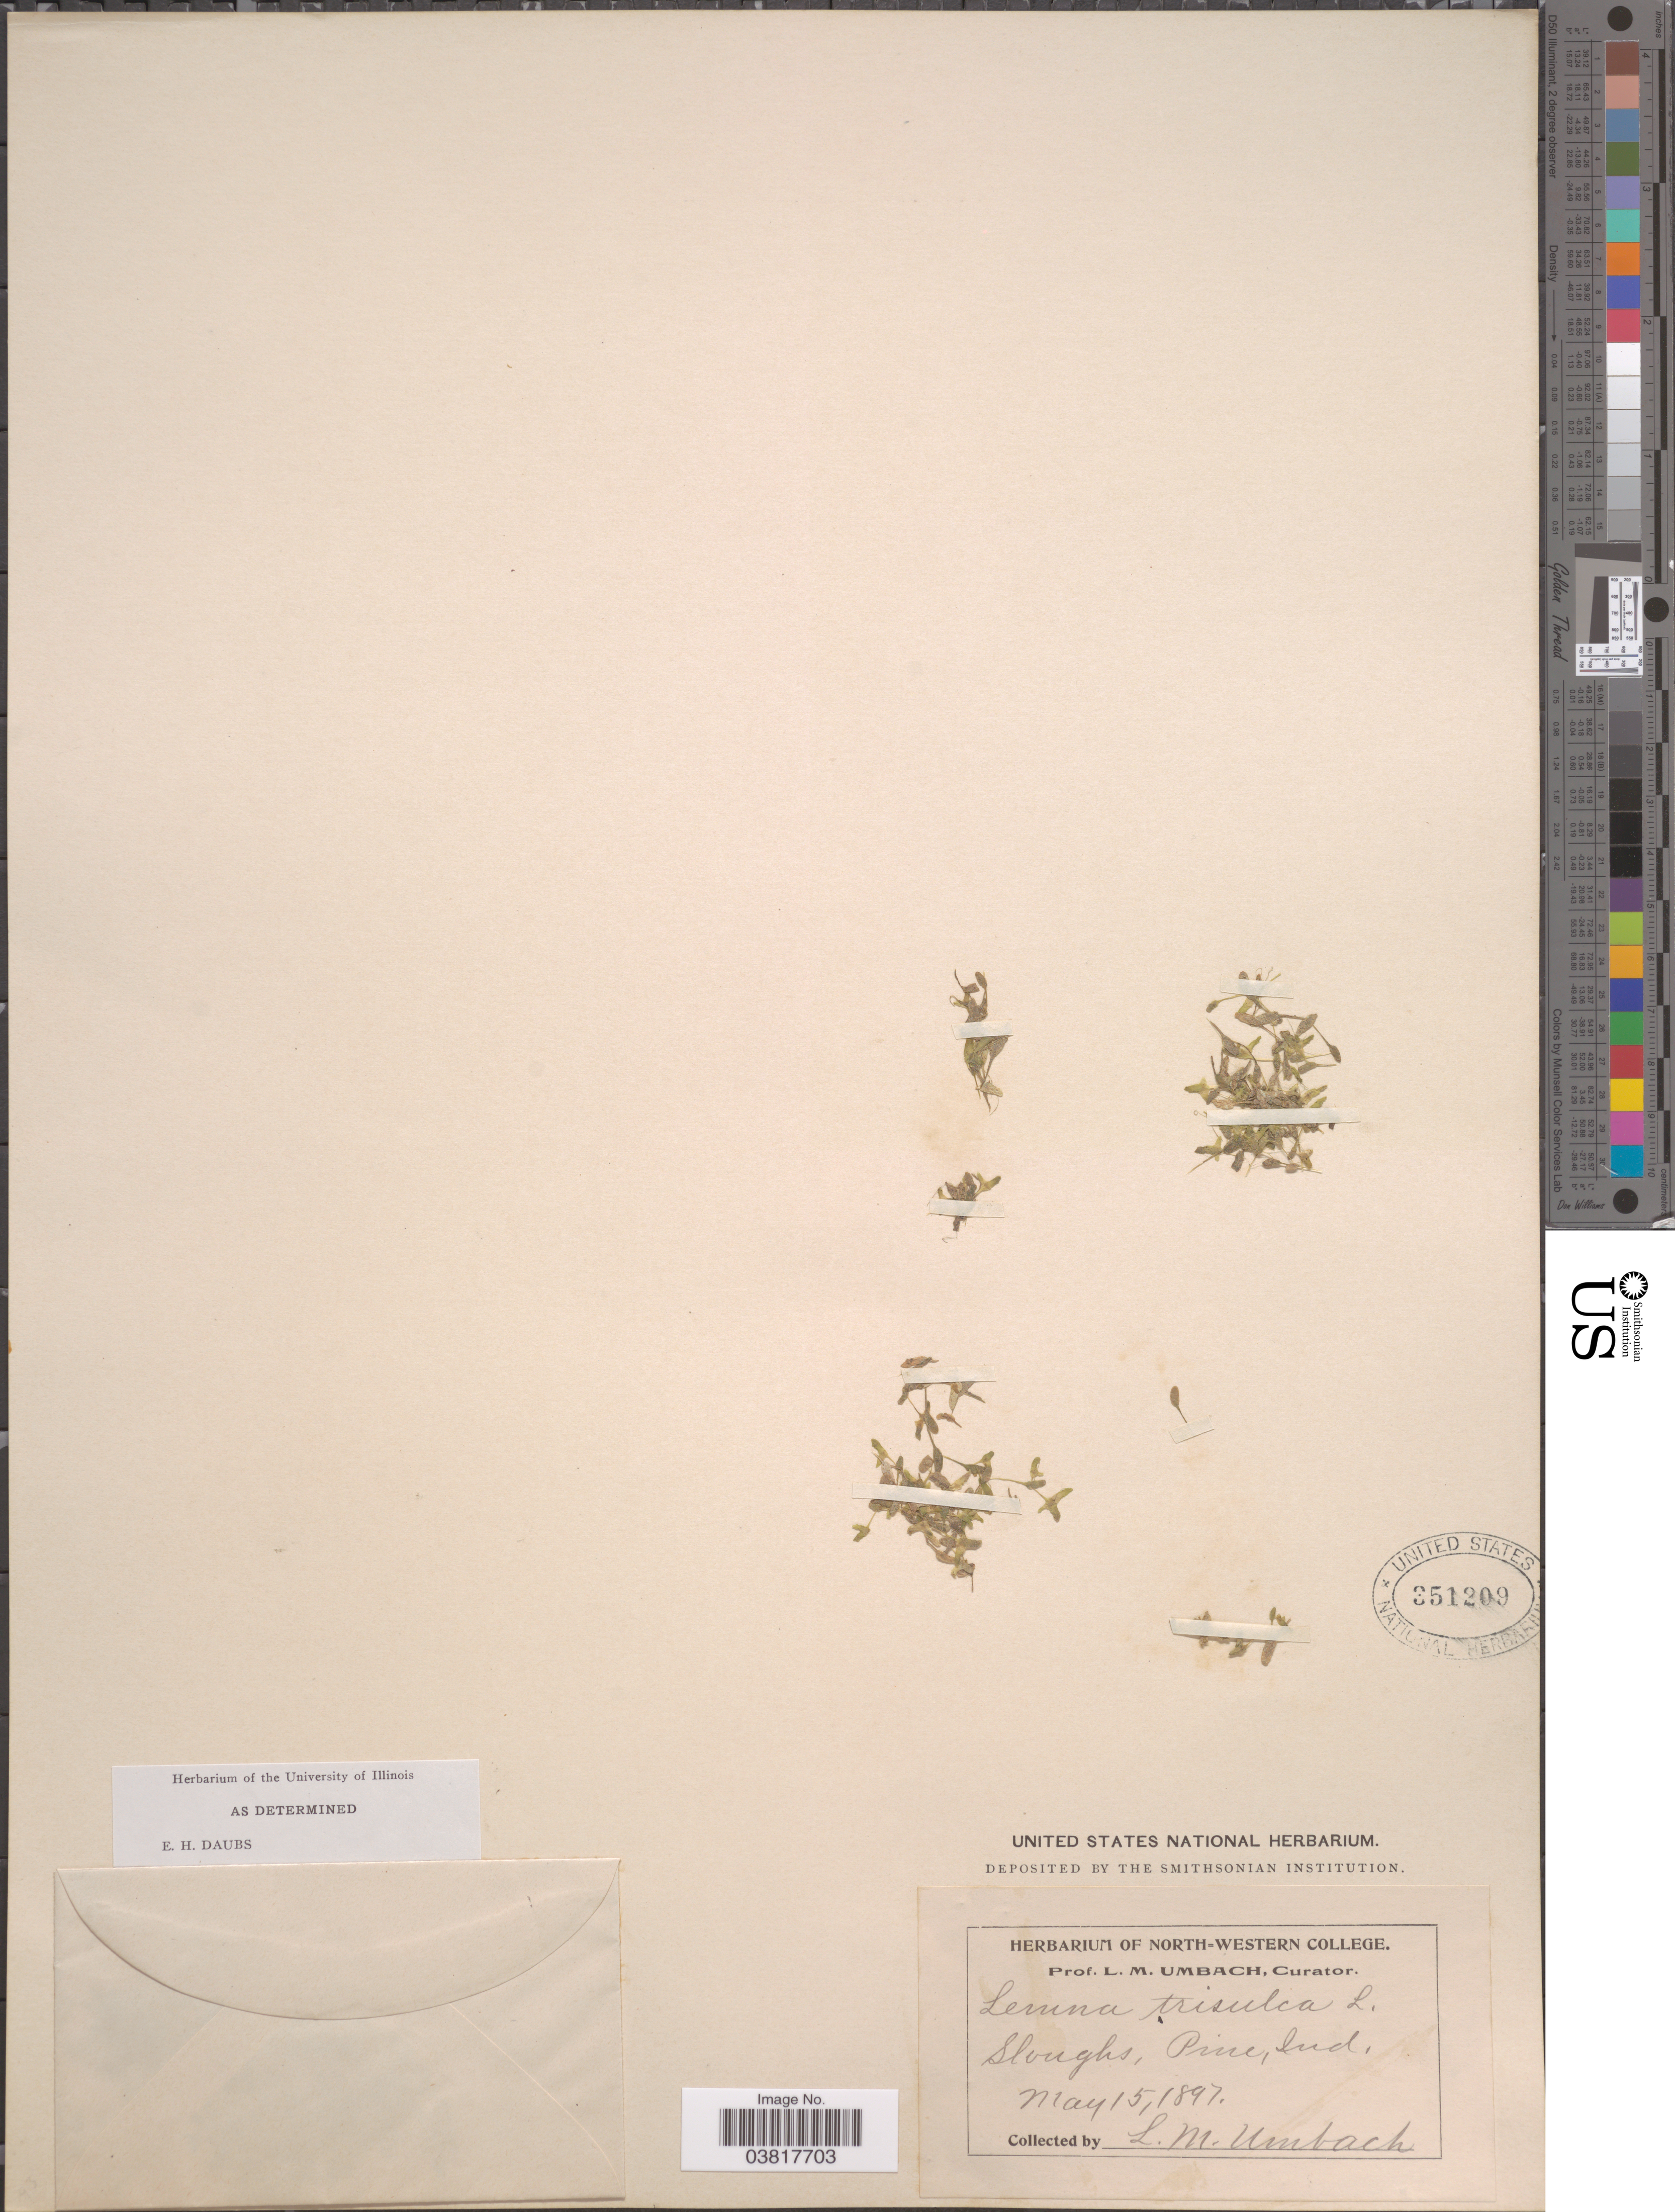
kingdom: Plantae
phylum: Tracheophyta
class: Liliopsida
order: Alismatales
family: Araceae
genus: Lemna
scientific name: Lemna trisulca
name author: L.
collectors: L. M. Umbach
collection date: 1897-05-15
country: United States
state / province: Indiana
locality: Sloughs, Pine.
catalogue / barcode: US 351209